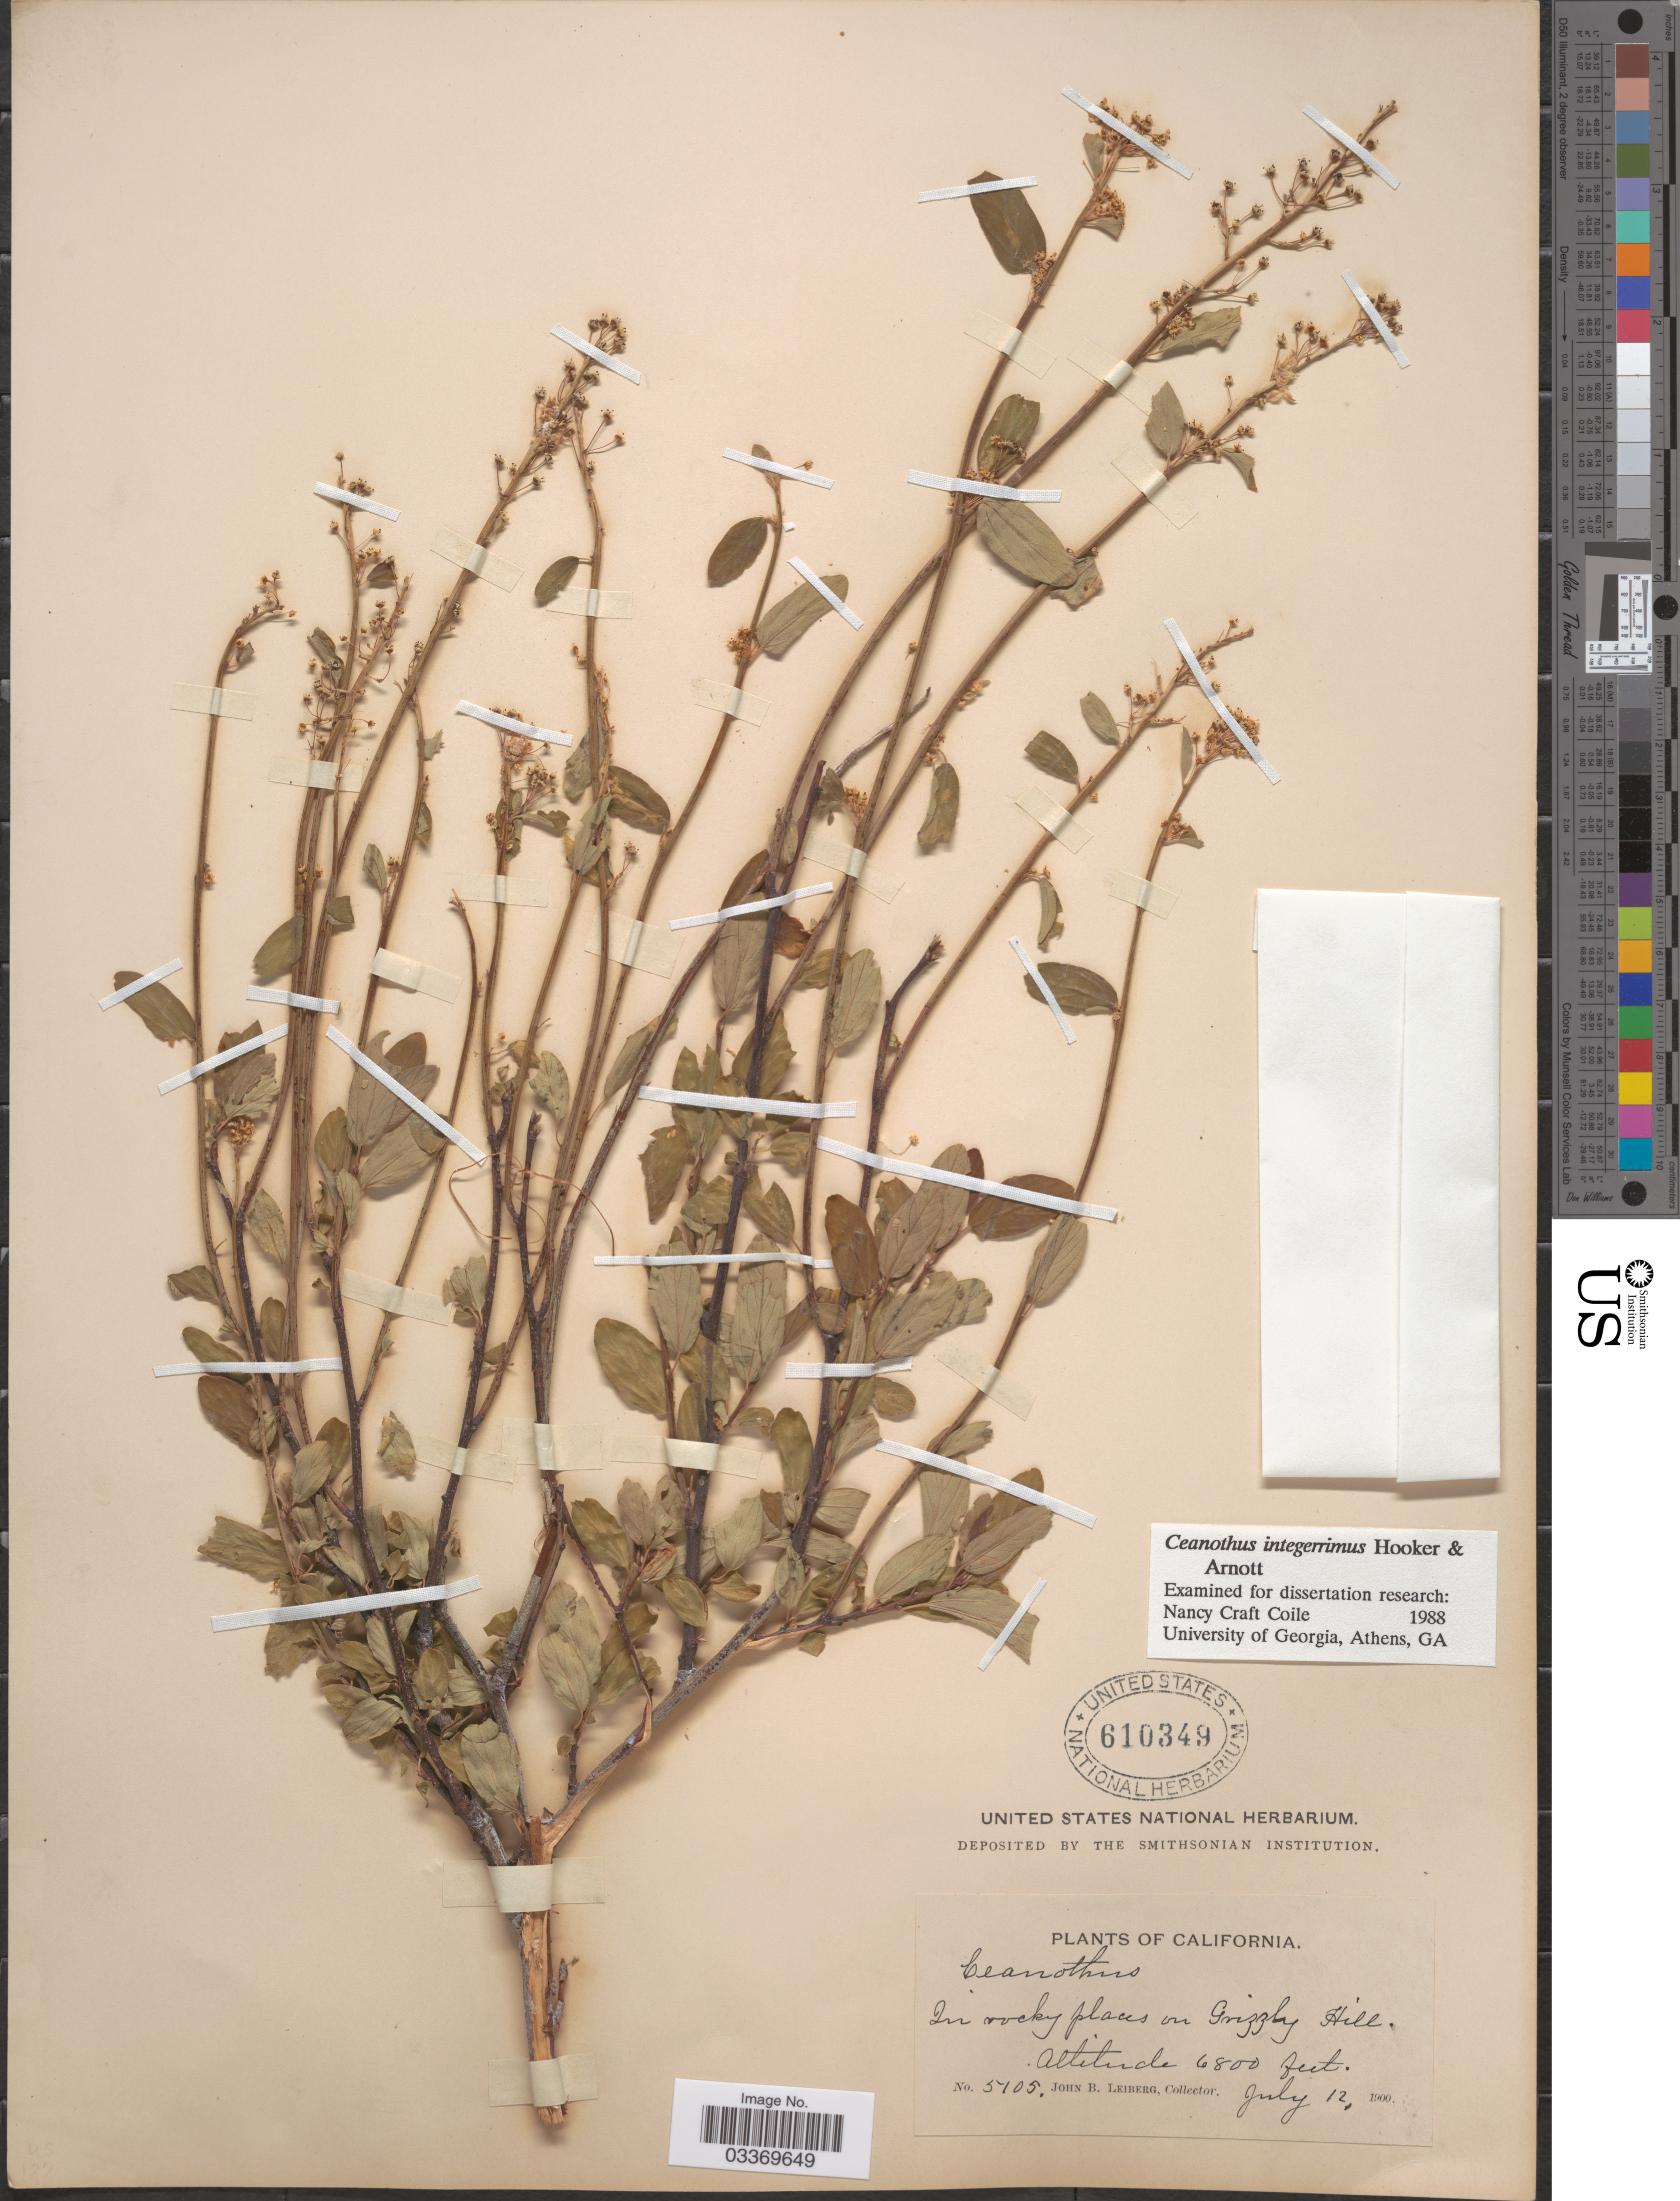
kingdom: Plantae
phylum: Tracheophyta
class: Magnoliopsida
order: Rosales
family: Rhamnaceae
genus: Ceanothus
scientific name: Ceanothus integerrimus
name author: Hook. & Arn.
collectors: J. B. Leiberg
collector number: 5105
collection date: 1900-07-12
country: United States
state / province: California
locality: On Grizzly Hill.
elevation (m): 2073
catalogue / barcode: US 610349